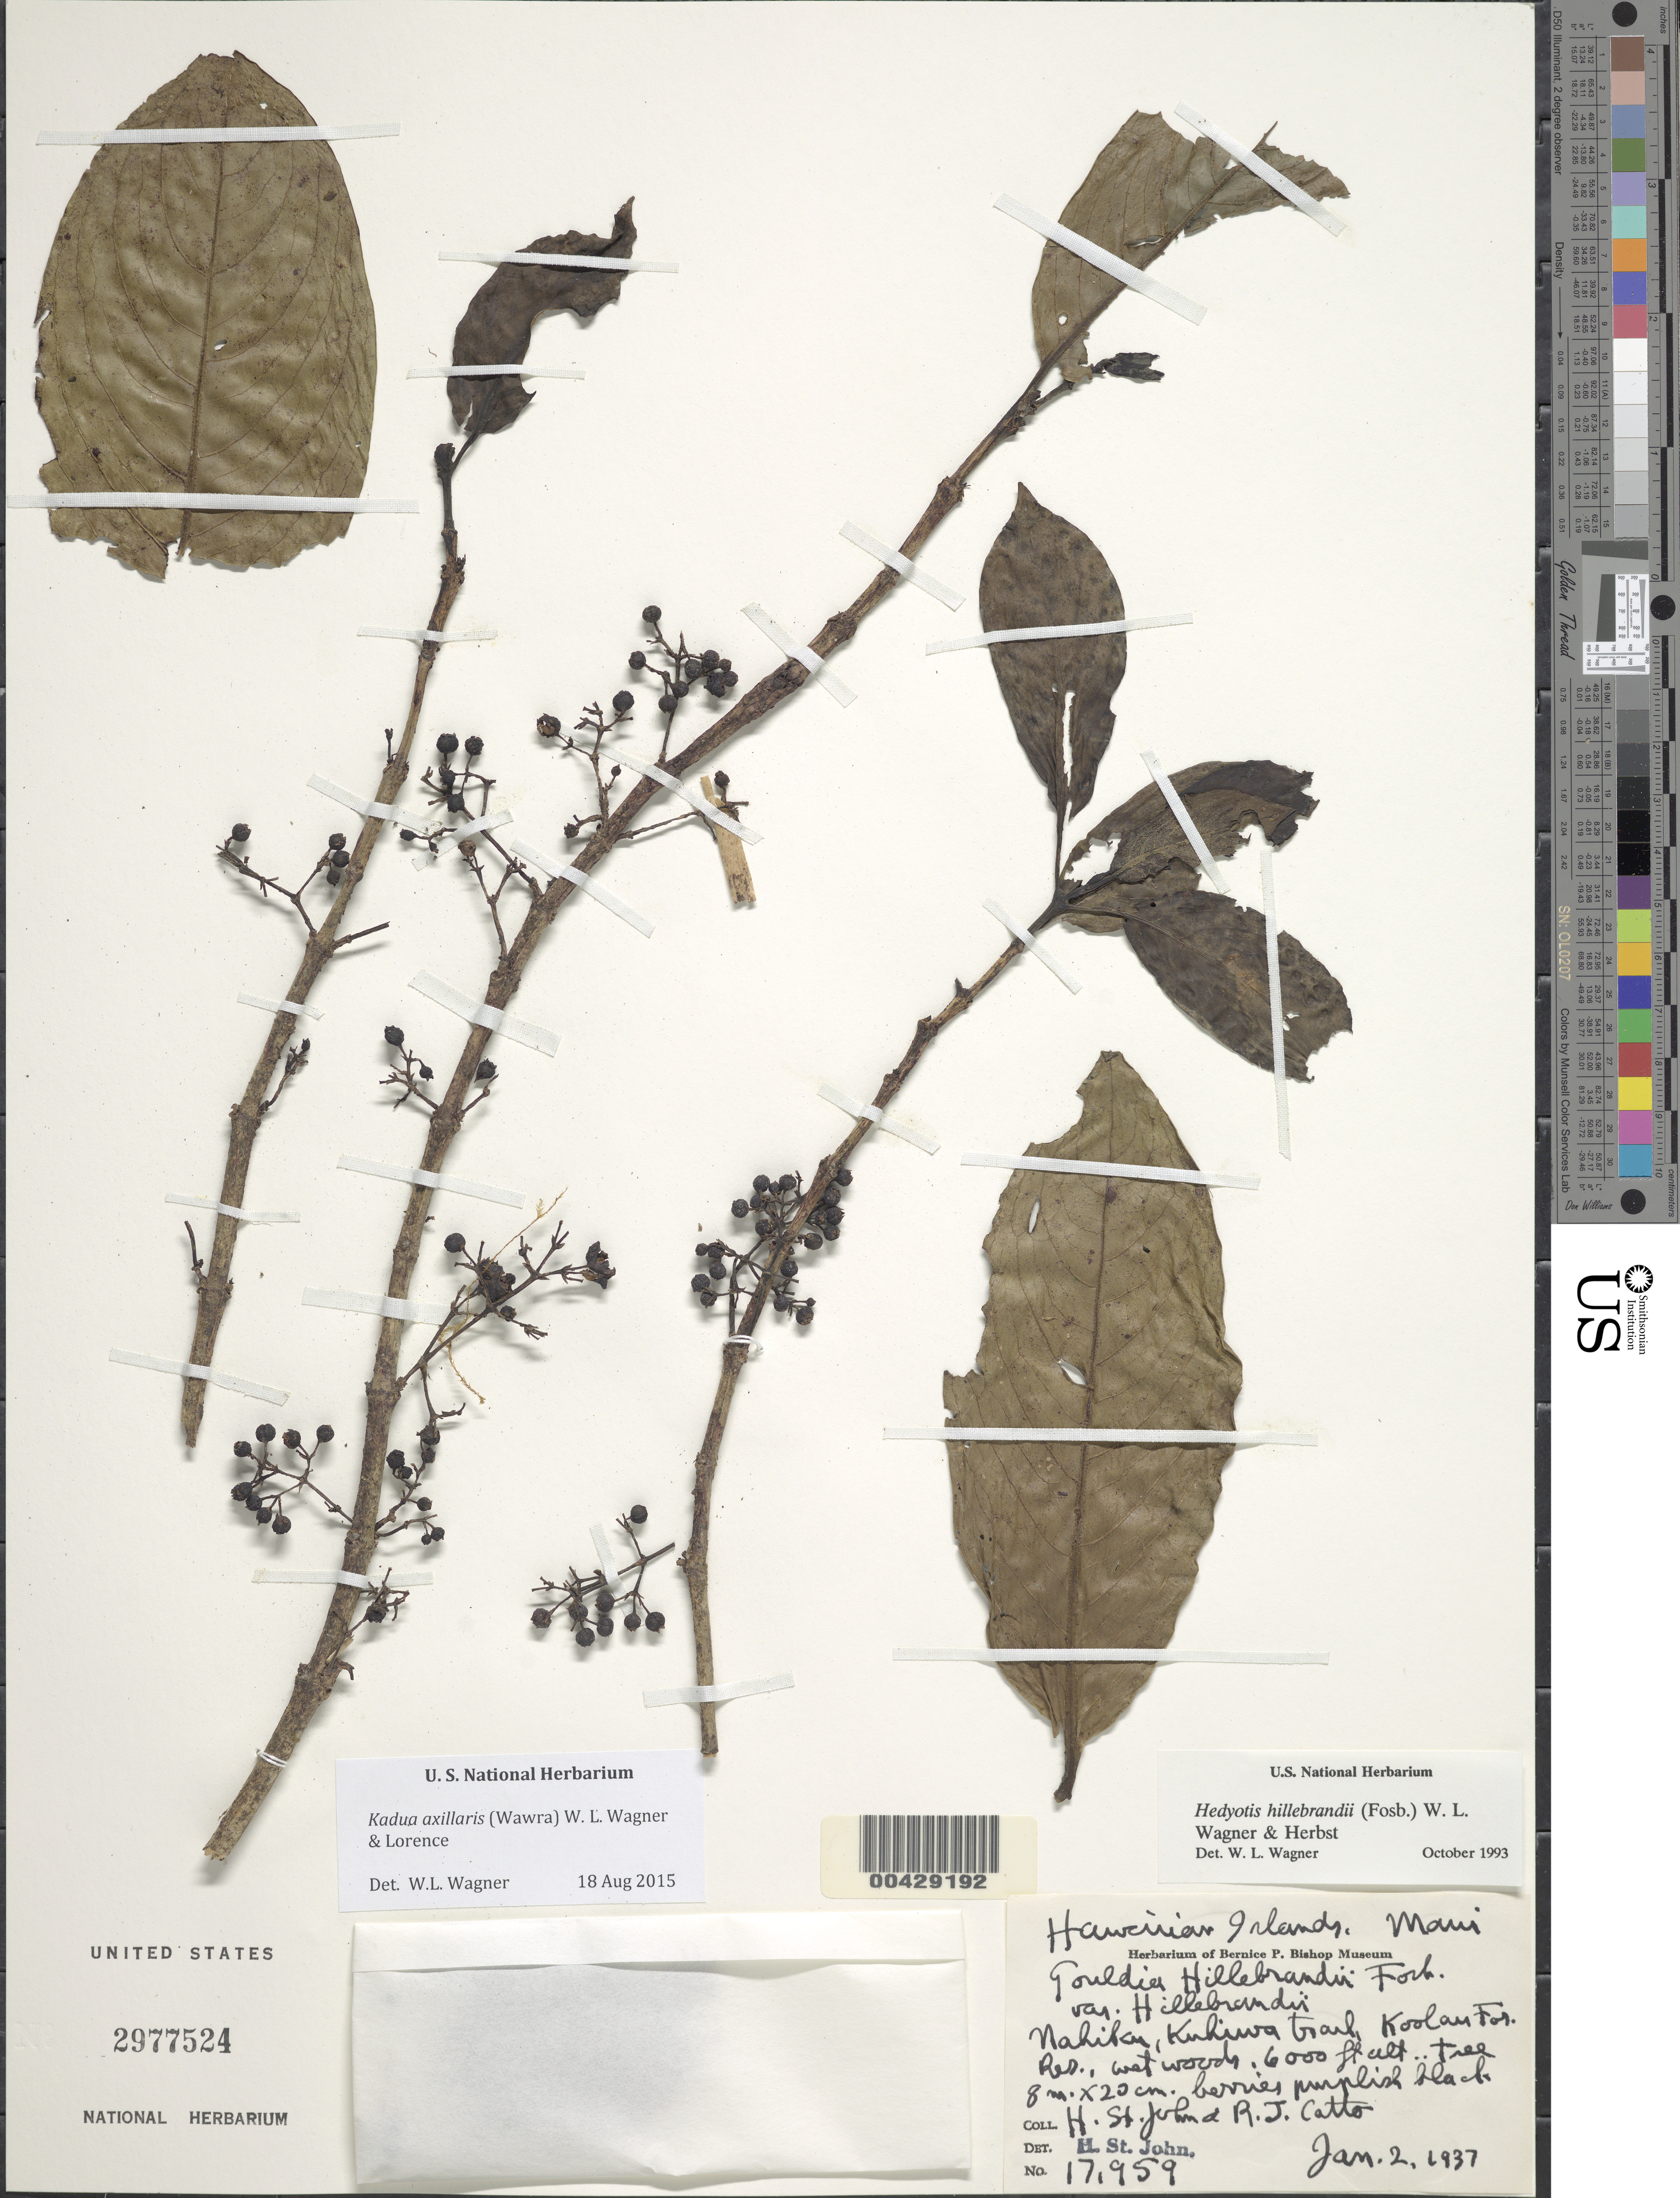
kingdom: Plantae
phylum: Tracheophyta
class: Magnoliopsida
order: Gentianales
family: Rubiaceae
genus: Kadua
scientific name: Kadua axillaris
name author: (Wawra) W.L. Wagner & Lorence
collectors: H. St. John & R. Catto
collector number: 17959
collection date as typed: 2 Jan 1937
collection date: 1937-01-02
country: United States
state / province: Hawaii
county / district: Maui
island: Maui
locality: Nahiku, Kuhiwa Trail, Koolau Forest Reserve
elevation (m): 1829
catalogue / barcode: US 2977524